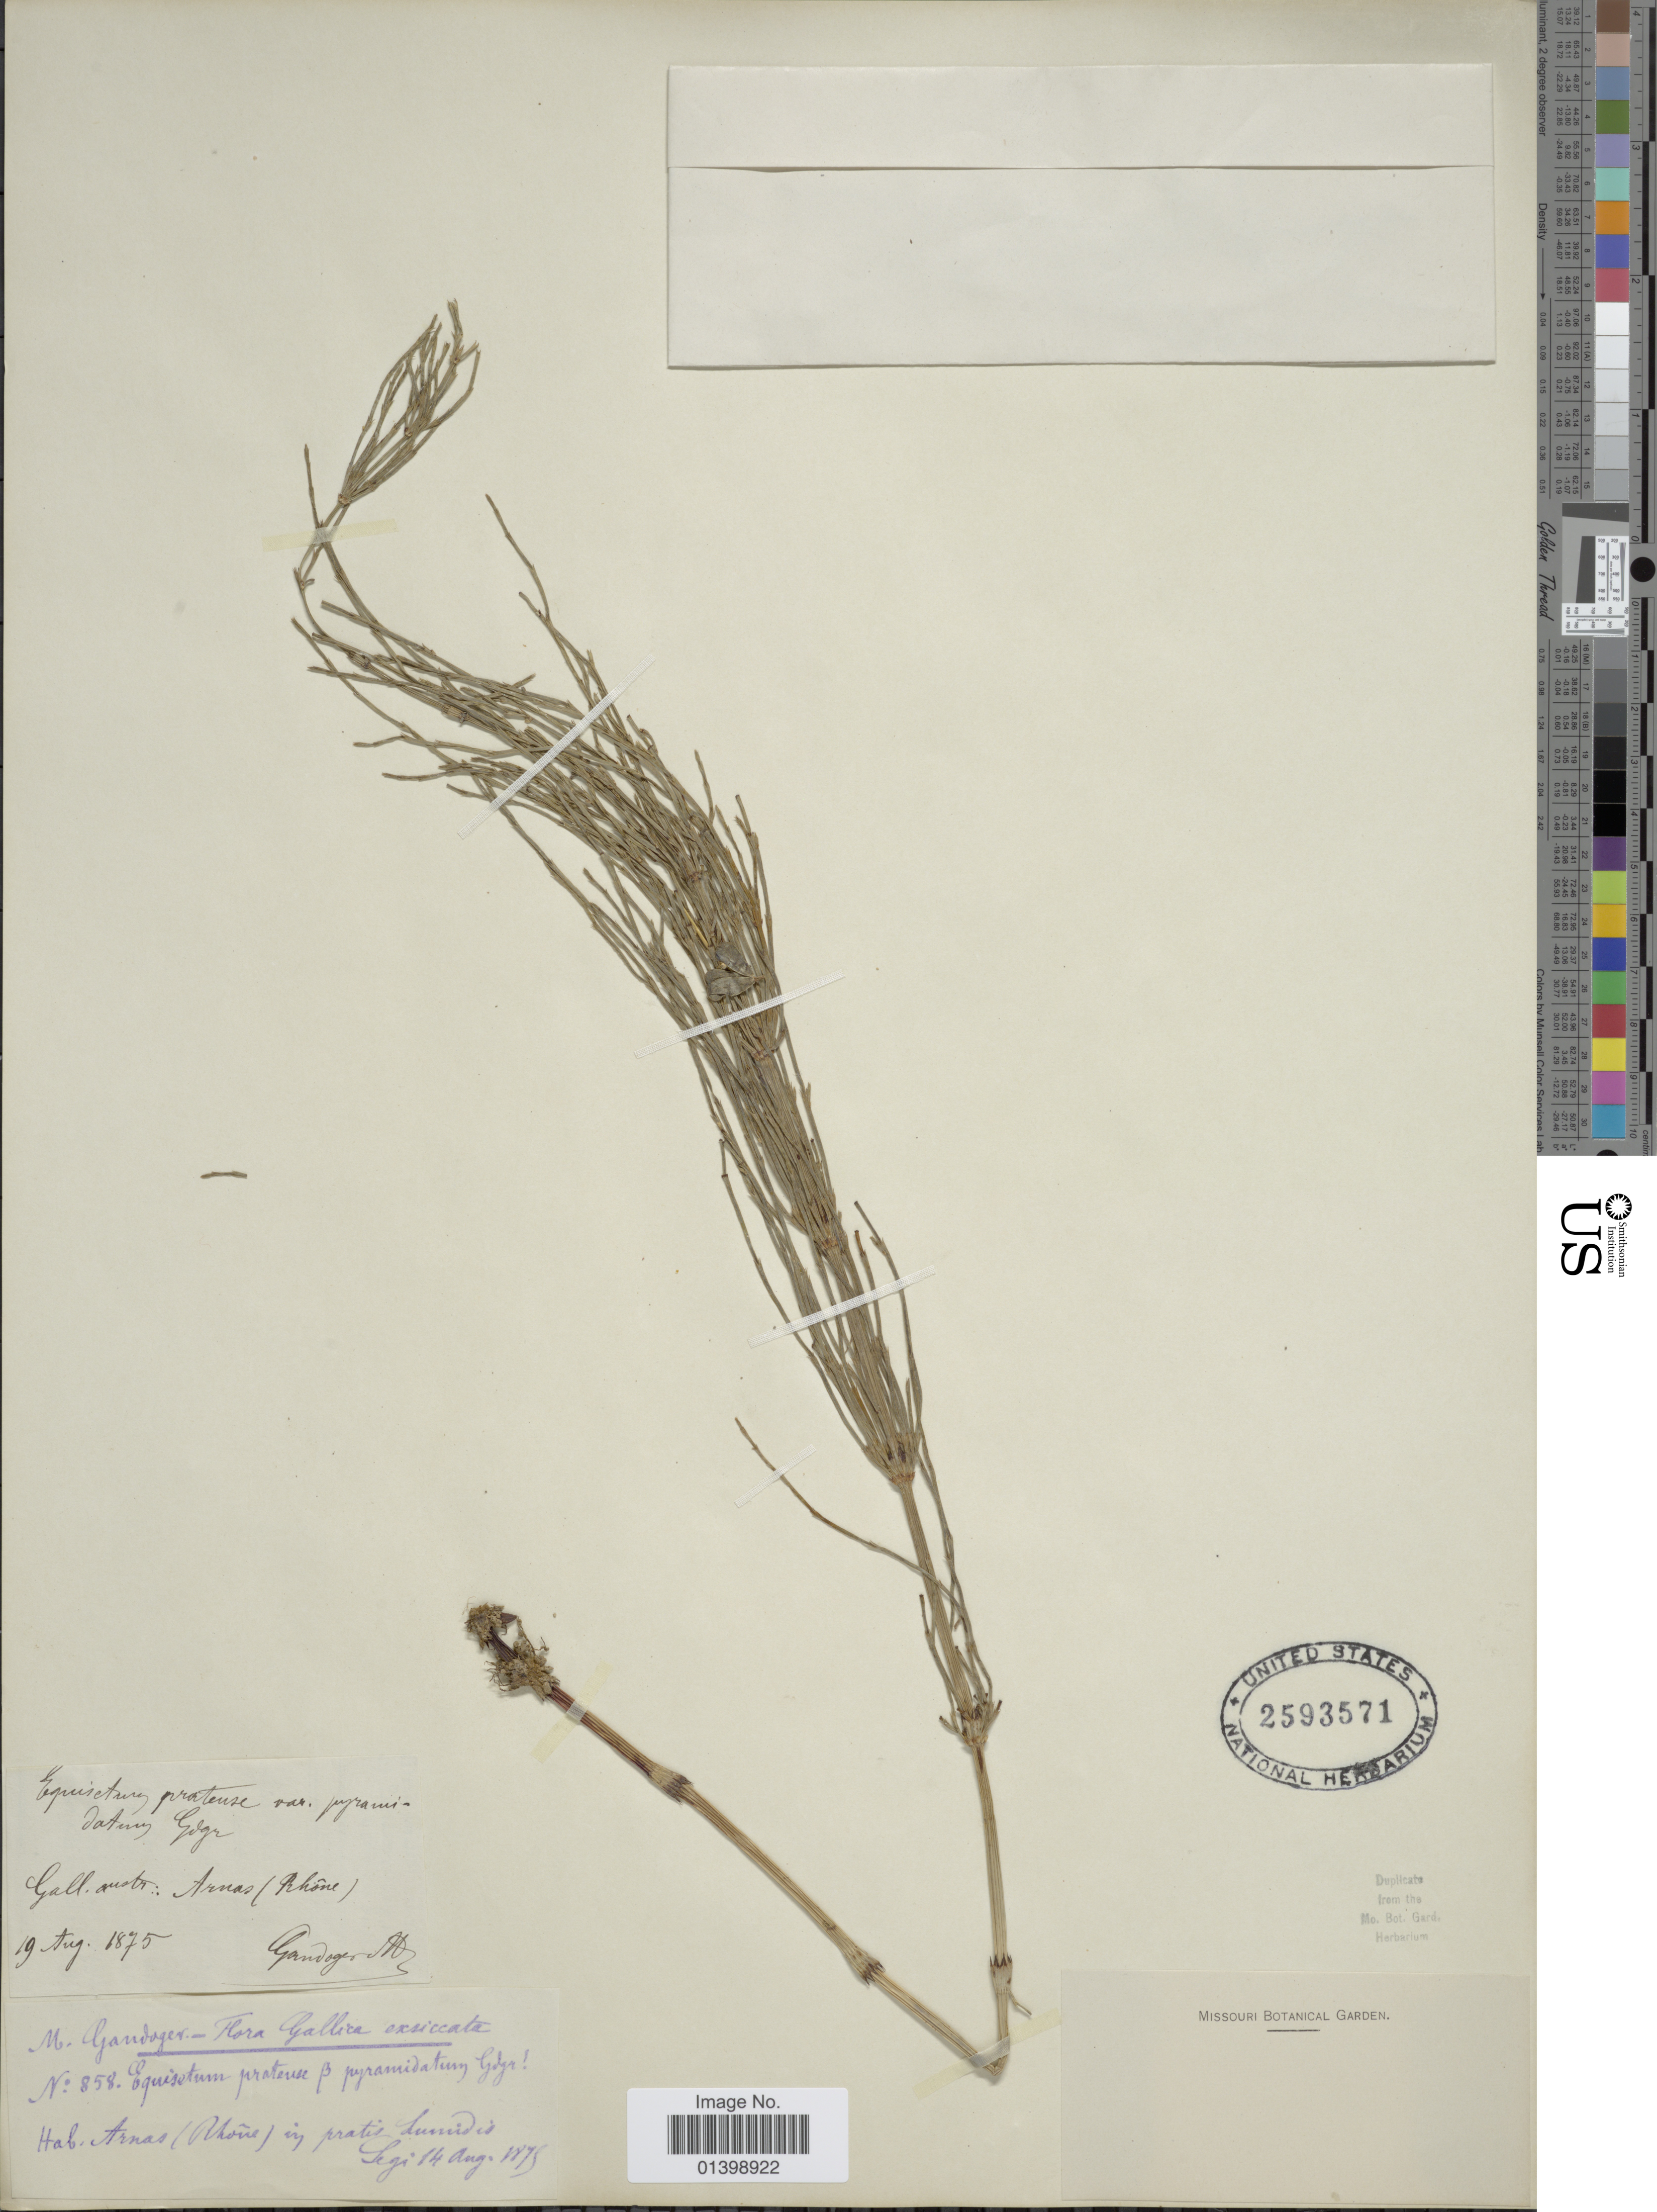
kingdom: Plantae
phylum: Tracheophyta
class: Polypodiopsida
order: Equisetales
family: Equisetaceae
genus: Equisetum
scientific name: Equisetum pratense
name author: Ehrh.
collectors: M. Gandoger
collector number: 858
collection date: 1875-08-19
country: France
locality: Arnas (Rhône) in pratis humidis [interpreted]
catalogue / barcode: US 2593571